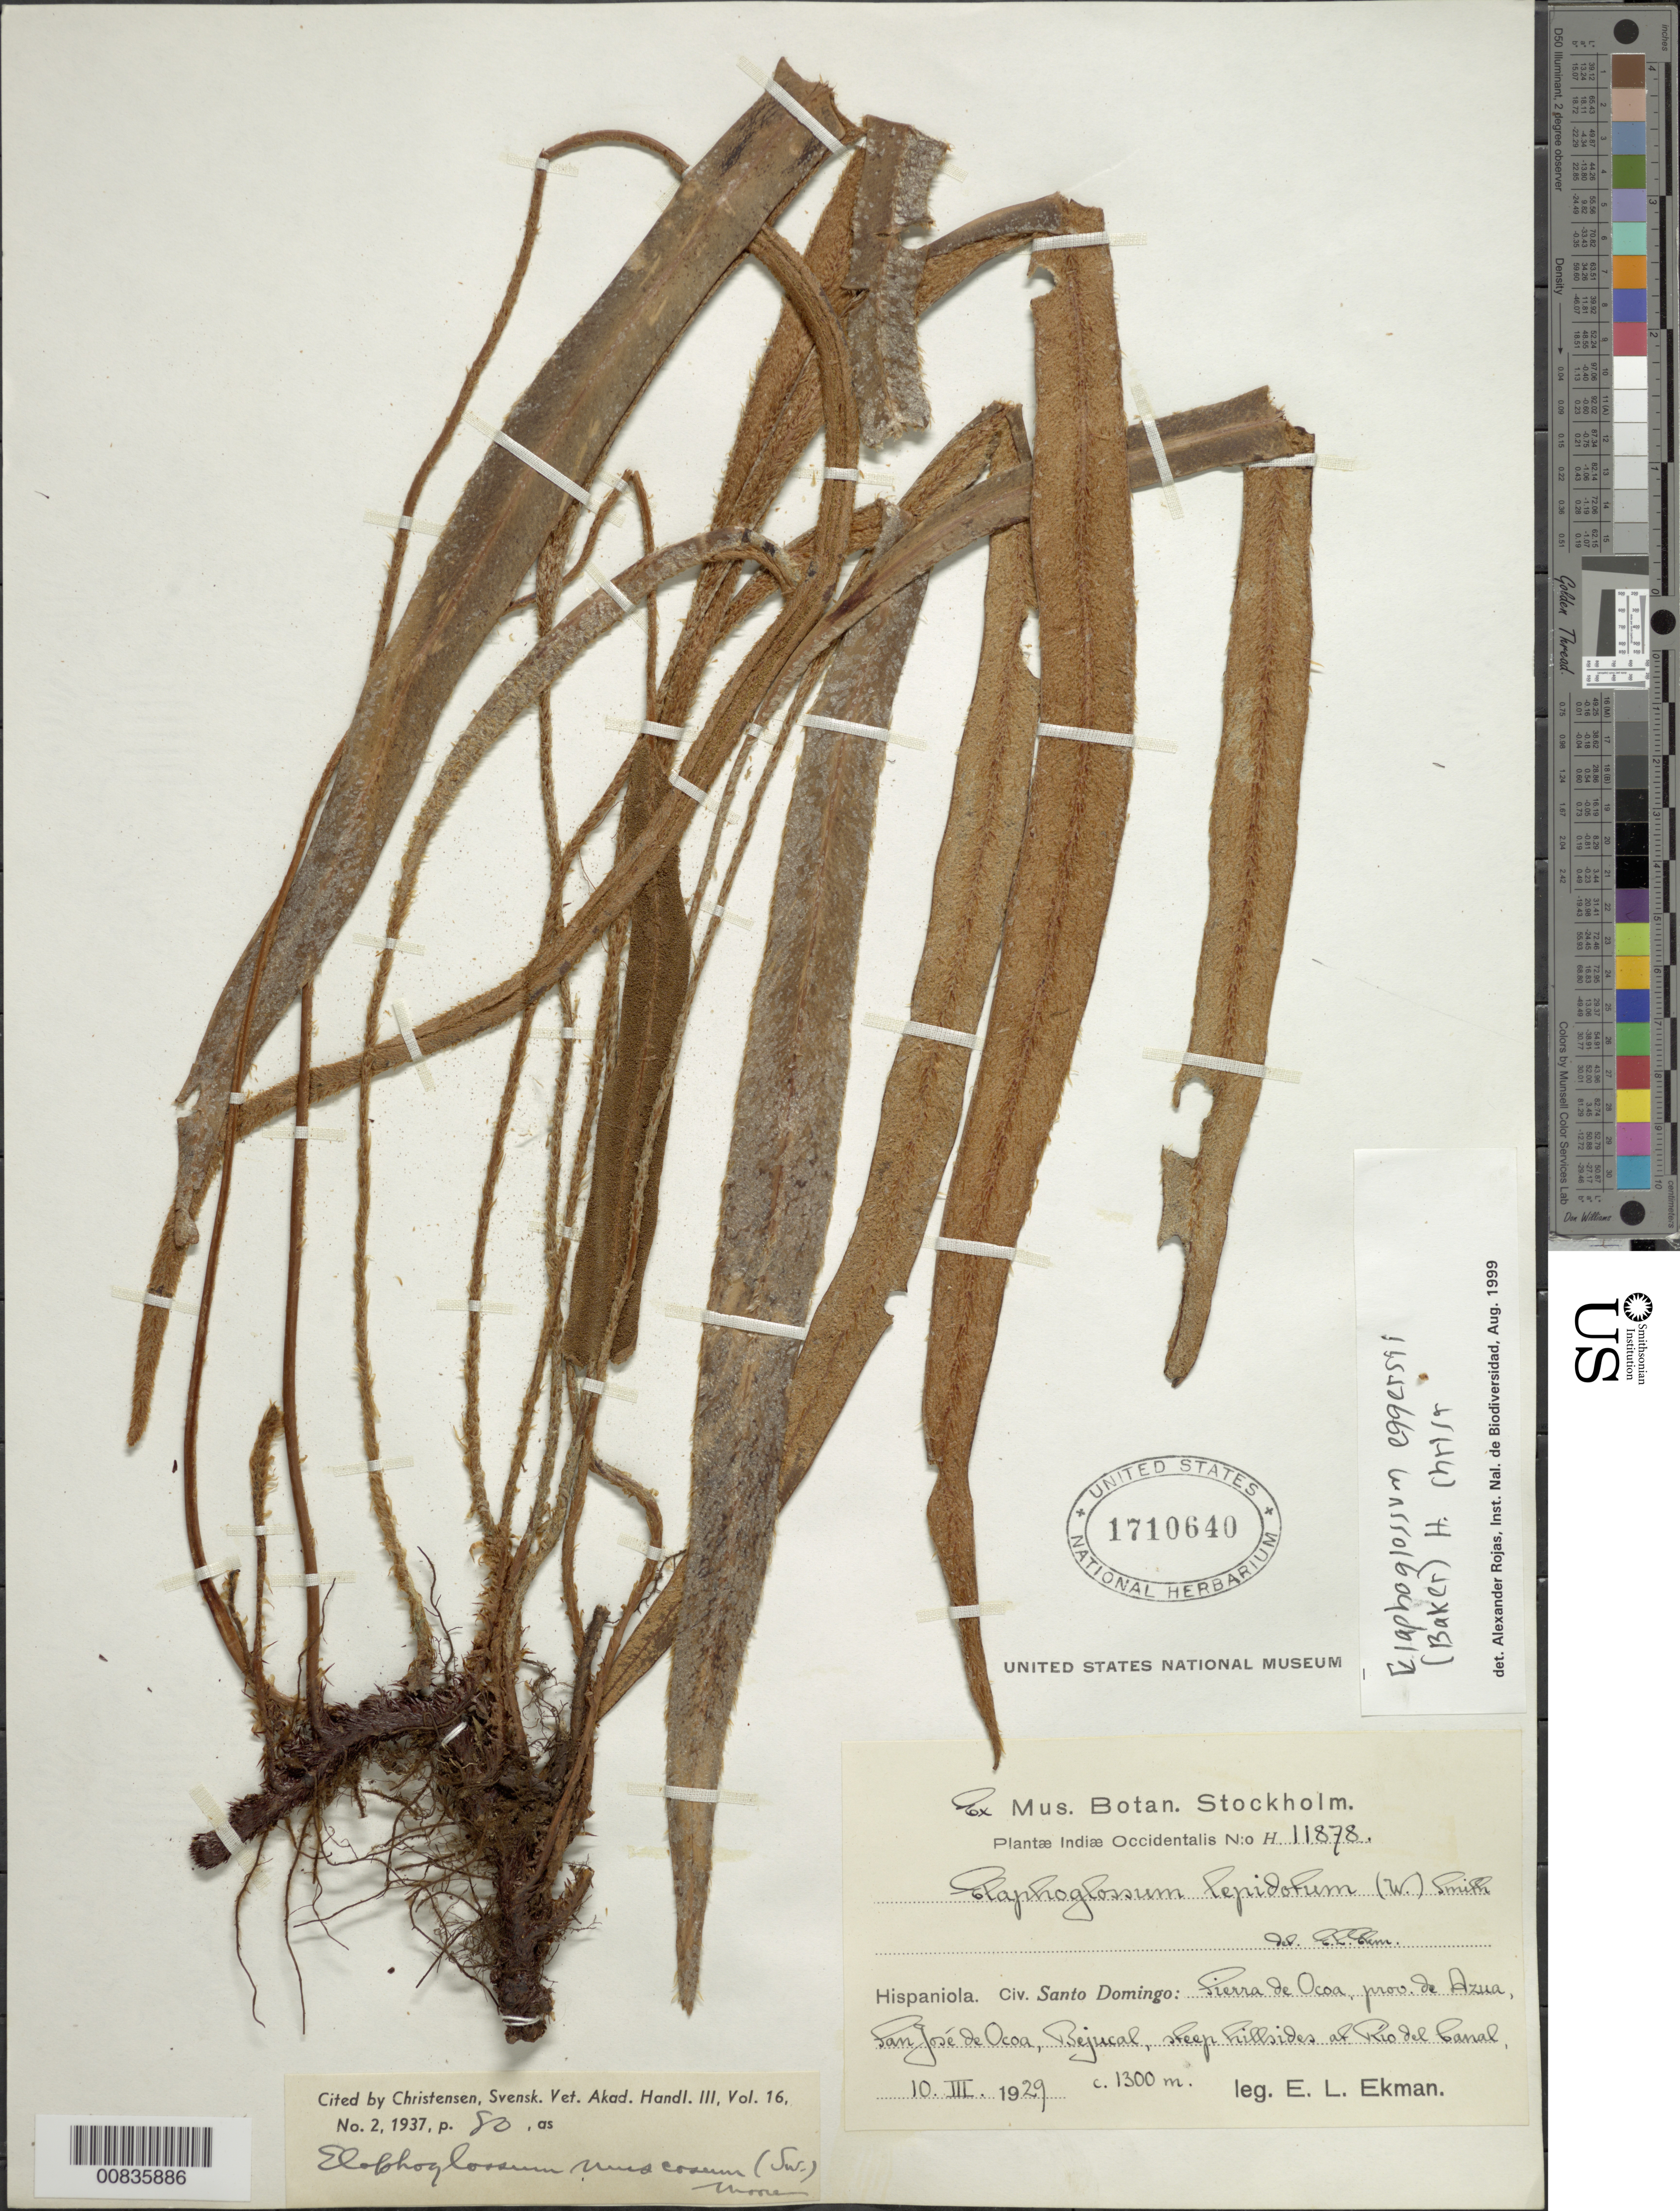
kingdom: Plantae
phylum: Tracheophyta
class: Polypodiopsida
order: Polypodiales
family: Dryopteridaceae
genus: Elaphoglossum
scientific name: Elaphoglossum eggersii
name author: (Baker) Christ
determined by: Rojas, A.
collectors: E. L. Ekman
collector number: H 11878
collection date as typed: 10 Mar 1929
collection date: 1929-03-10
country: Dominican Republic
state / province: Azua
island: Hispaniola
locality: Sierra de Ocoa, San José de Ocoa, Bejucal, Río del Canal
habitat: Steep hillsides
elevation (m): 1300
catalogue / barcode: US 1710640